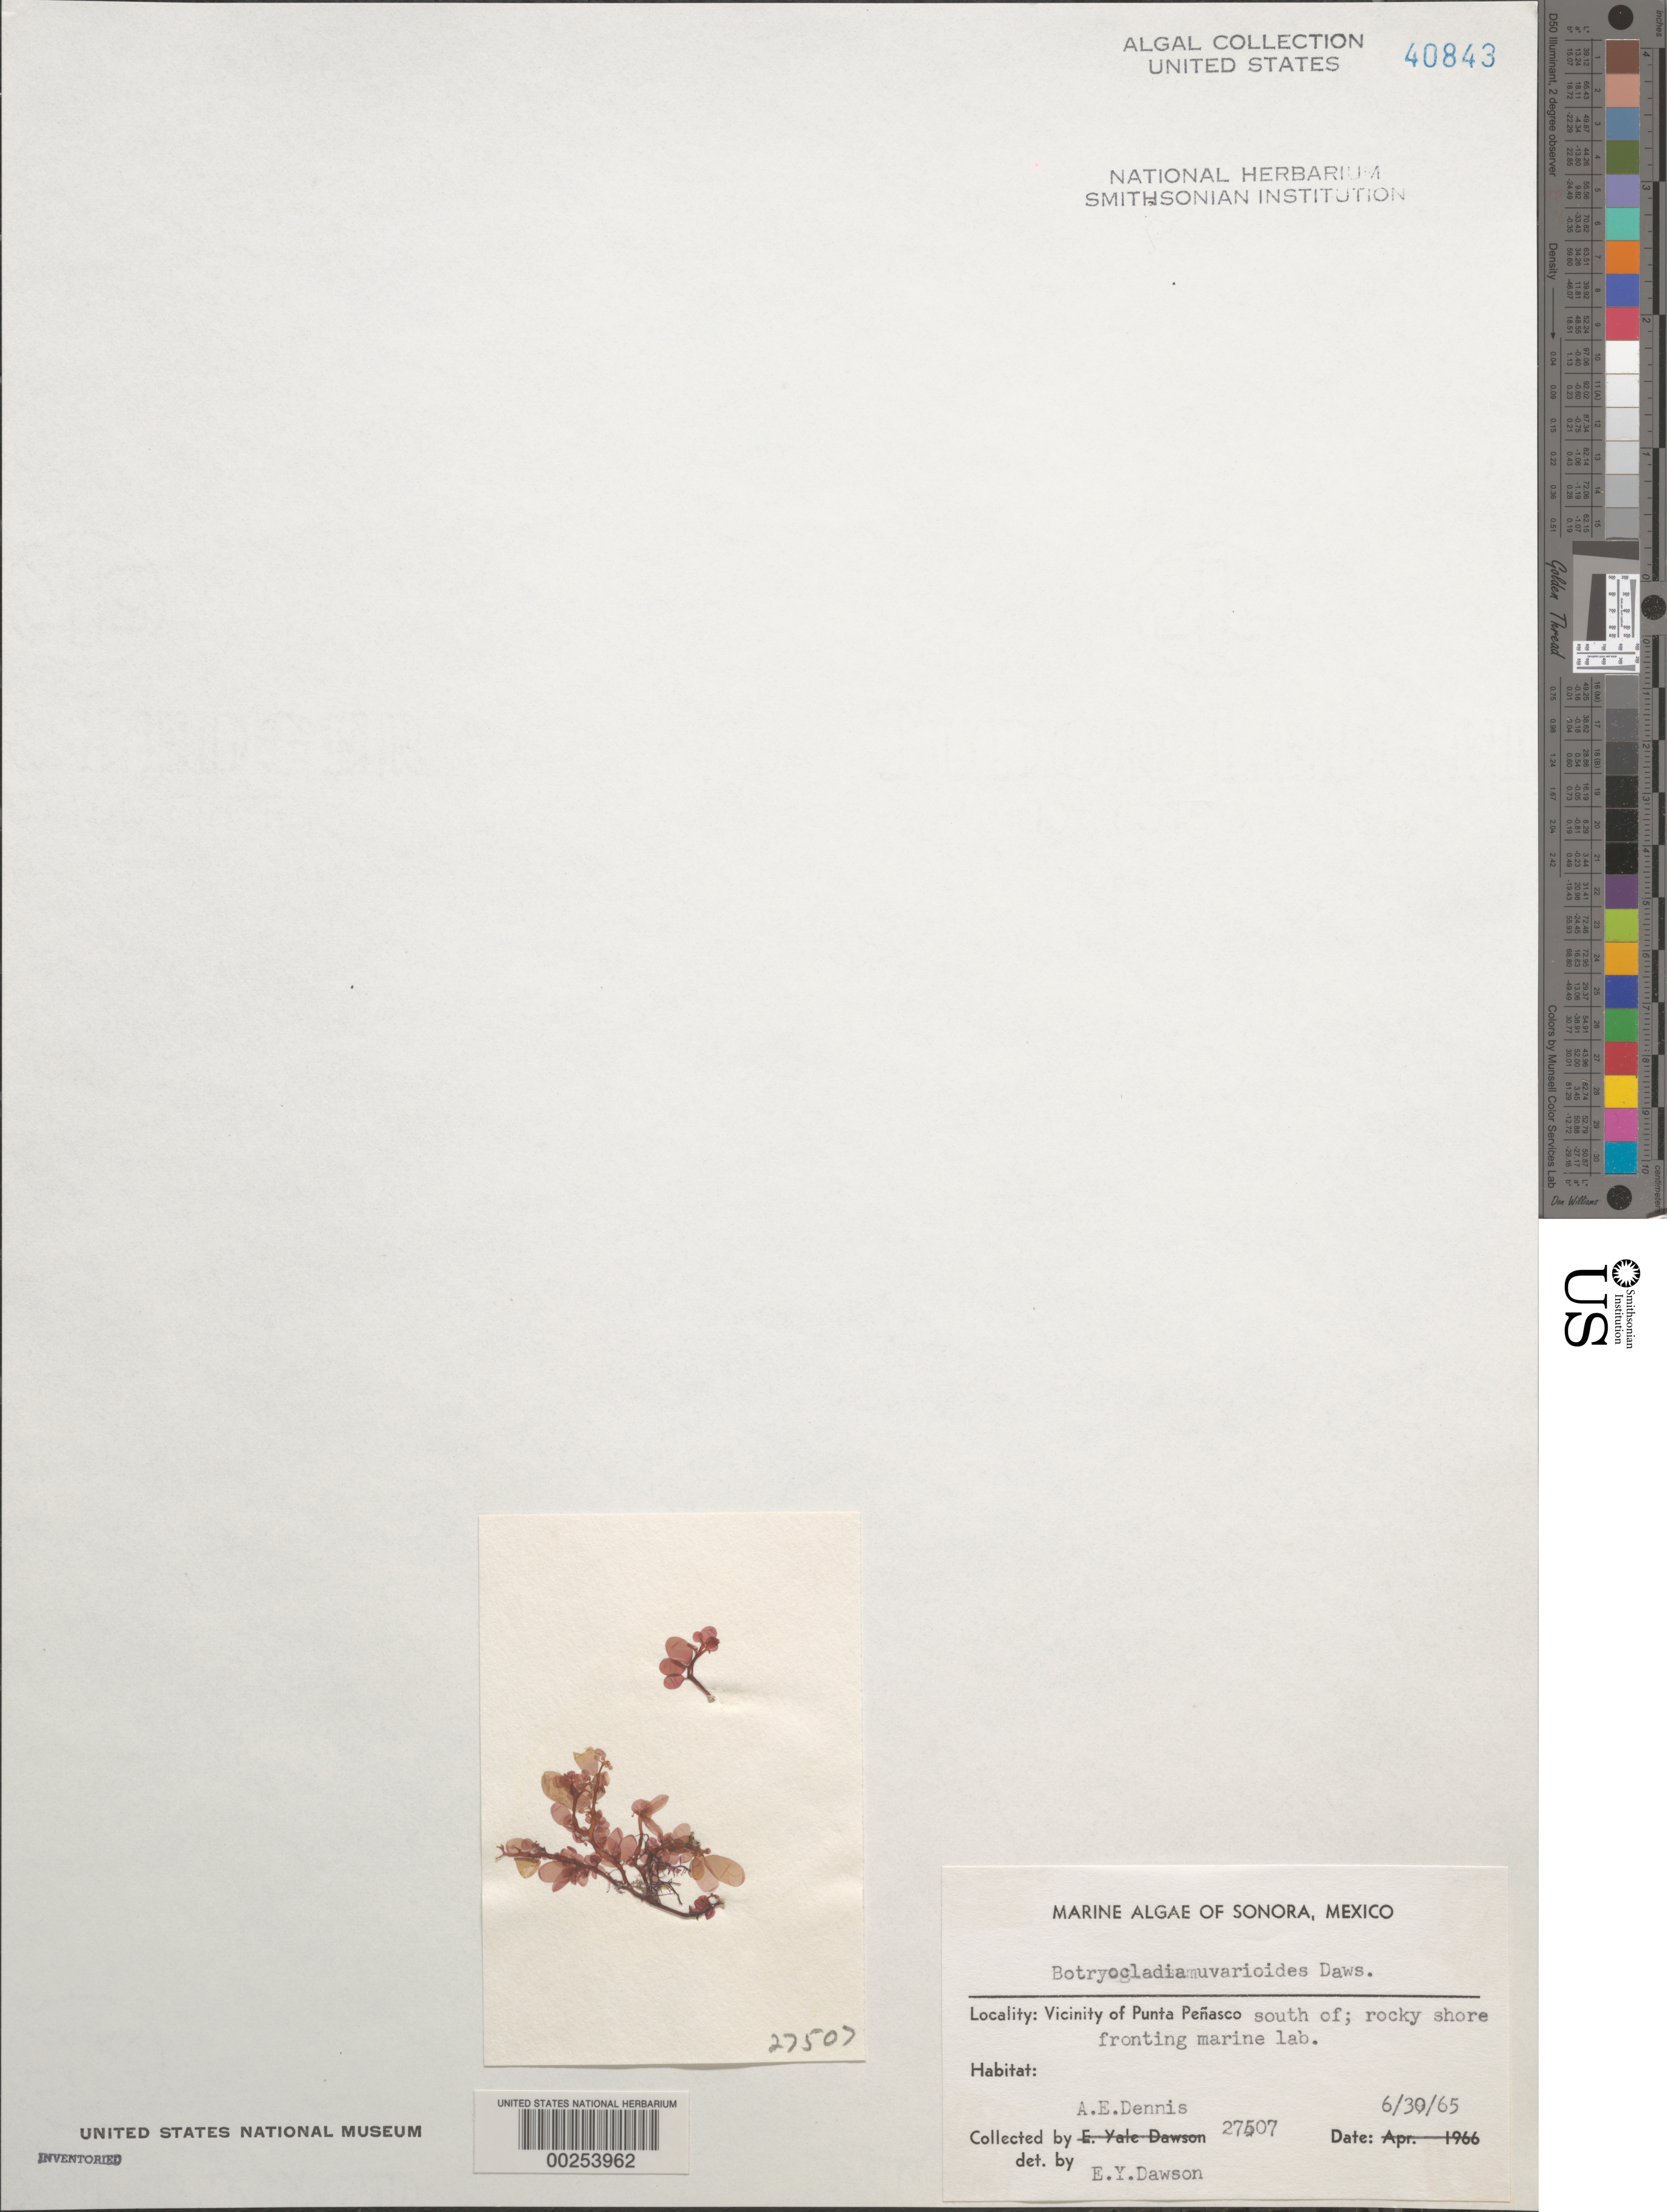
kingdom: Plantae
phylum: Rhodophyta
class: Florideophyceae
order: Rhodymeniales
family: Rhodymeniaceae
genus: Botryocladia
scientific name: Botryocladia uvarioides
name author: E.Y. Dawson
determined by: Dawson, E. Y.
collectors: A. Dennis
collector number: EYD 27507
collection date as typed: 30 Jun 1965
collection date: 1965-06-30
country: Mexico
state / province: Sonora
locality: Marine laboratory shore, south of Punta Penasco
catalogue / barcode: US 40843